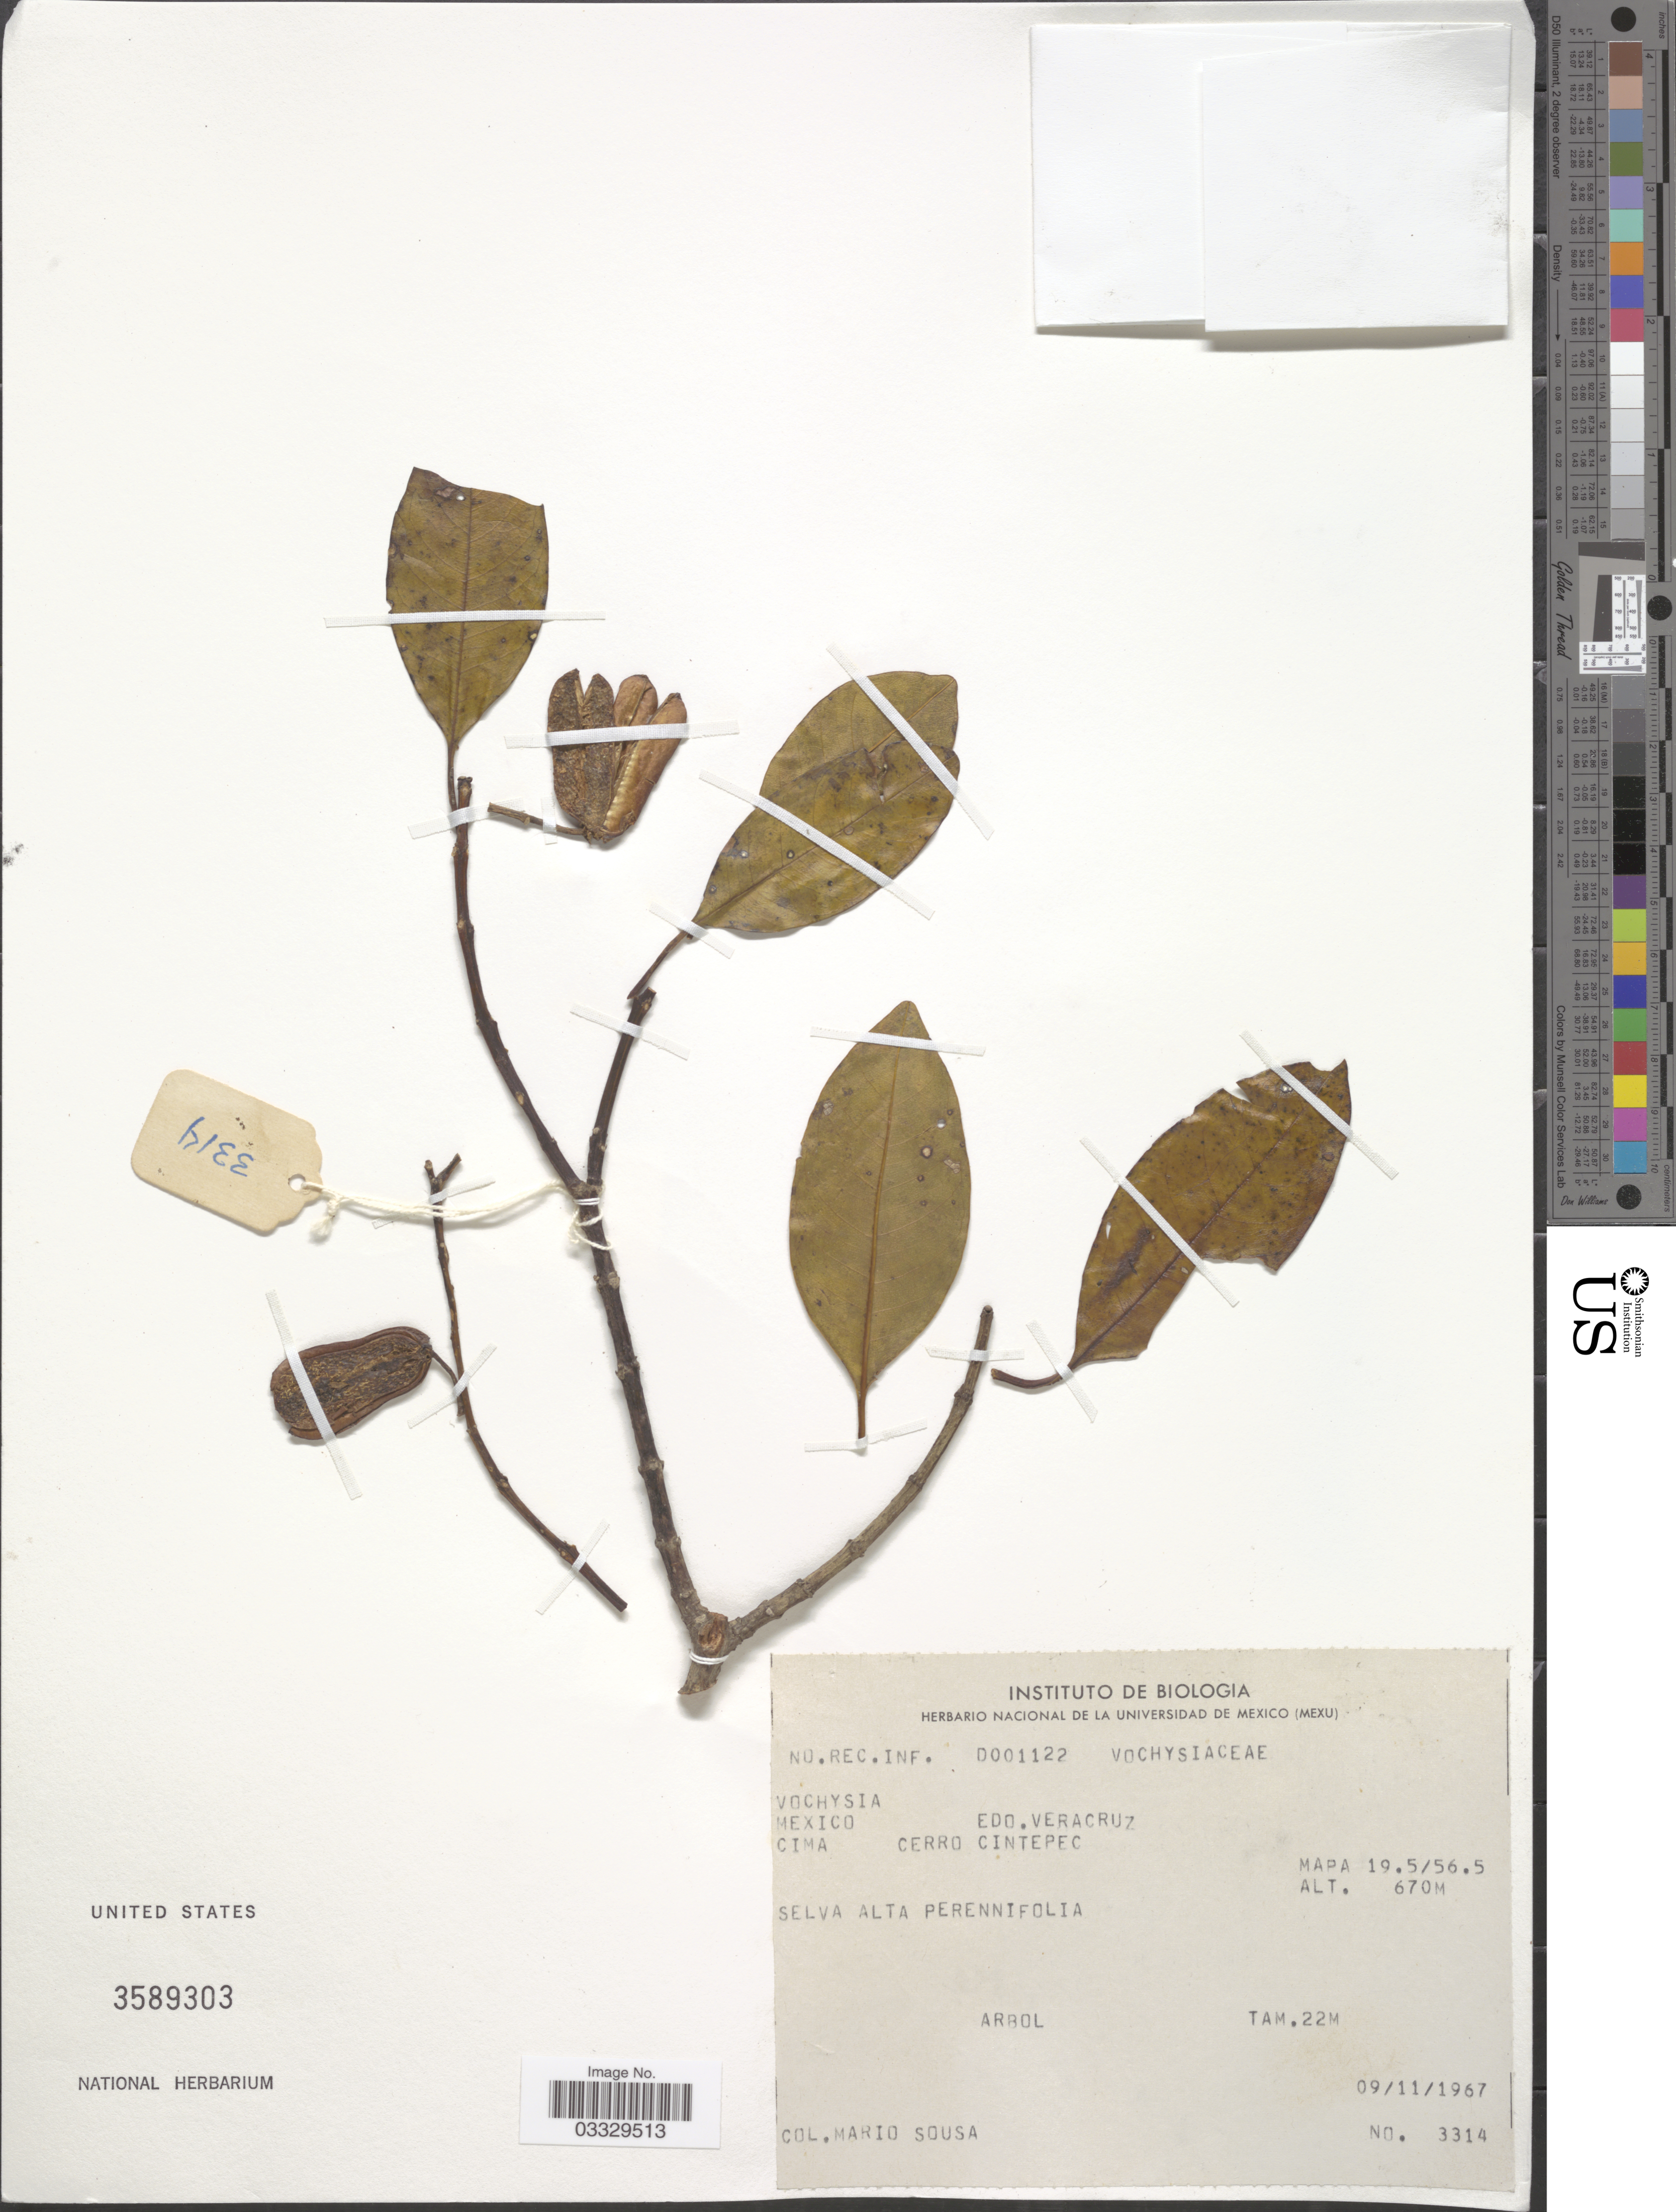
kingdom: Plantae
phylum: Tracheophyta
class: Magnoliopsida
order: Myrtales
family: Vochysiaceae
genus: Vochysia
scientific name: Vochysia sp.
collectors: M. Sousa S.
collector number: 3314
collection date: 1967-11-09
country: Mexico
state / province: Veracruz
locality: Edo. Veracruz. Cima. Cerro Cintepec. Mapa 19.5/56.5.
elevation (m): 670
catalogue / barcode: US 3589303